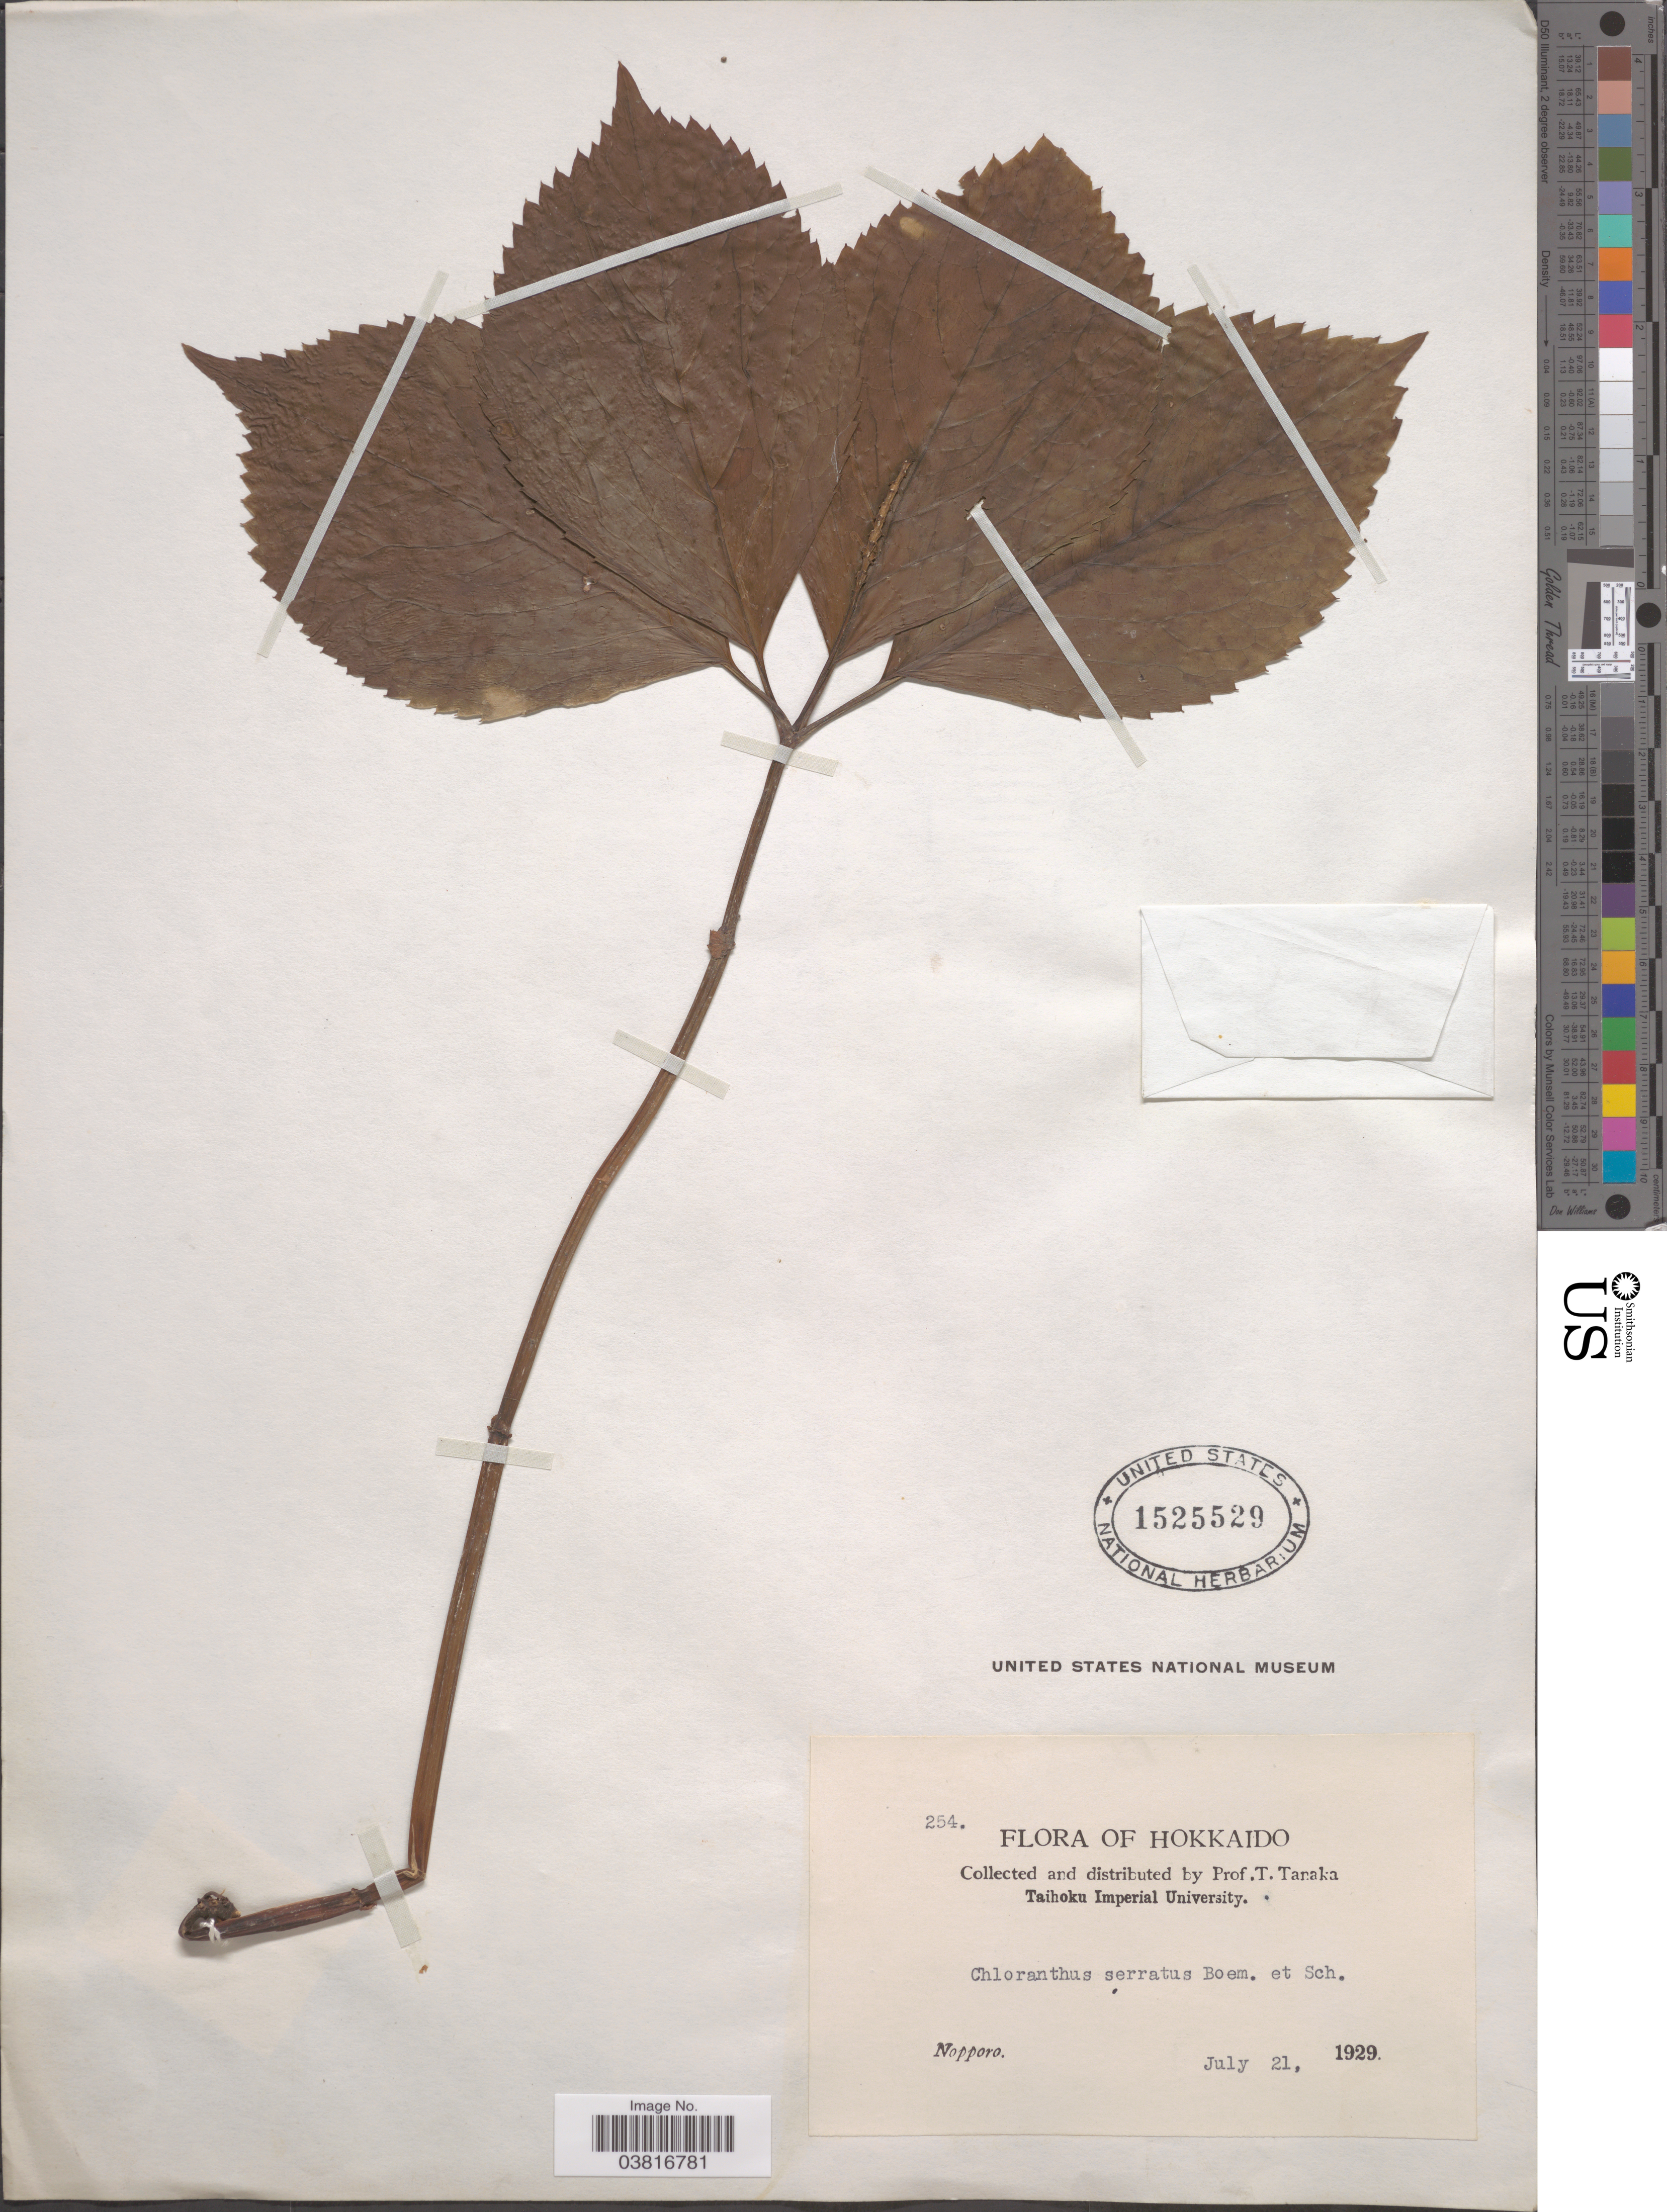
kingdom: Plantae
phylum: Tracheophyta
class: Magnoliopsida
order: Chloranthales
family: Chloranthaceae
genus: Chloranthus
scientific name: Chloranthus serratus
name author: (Thunb.) Roem. & Schult.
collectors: T. Tanaka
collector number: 254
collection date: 1929-07-21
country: Japan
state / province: Hokkaidō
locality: Nopporo.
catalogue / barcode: US 1525529